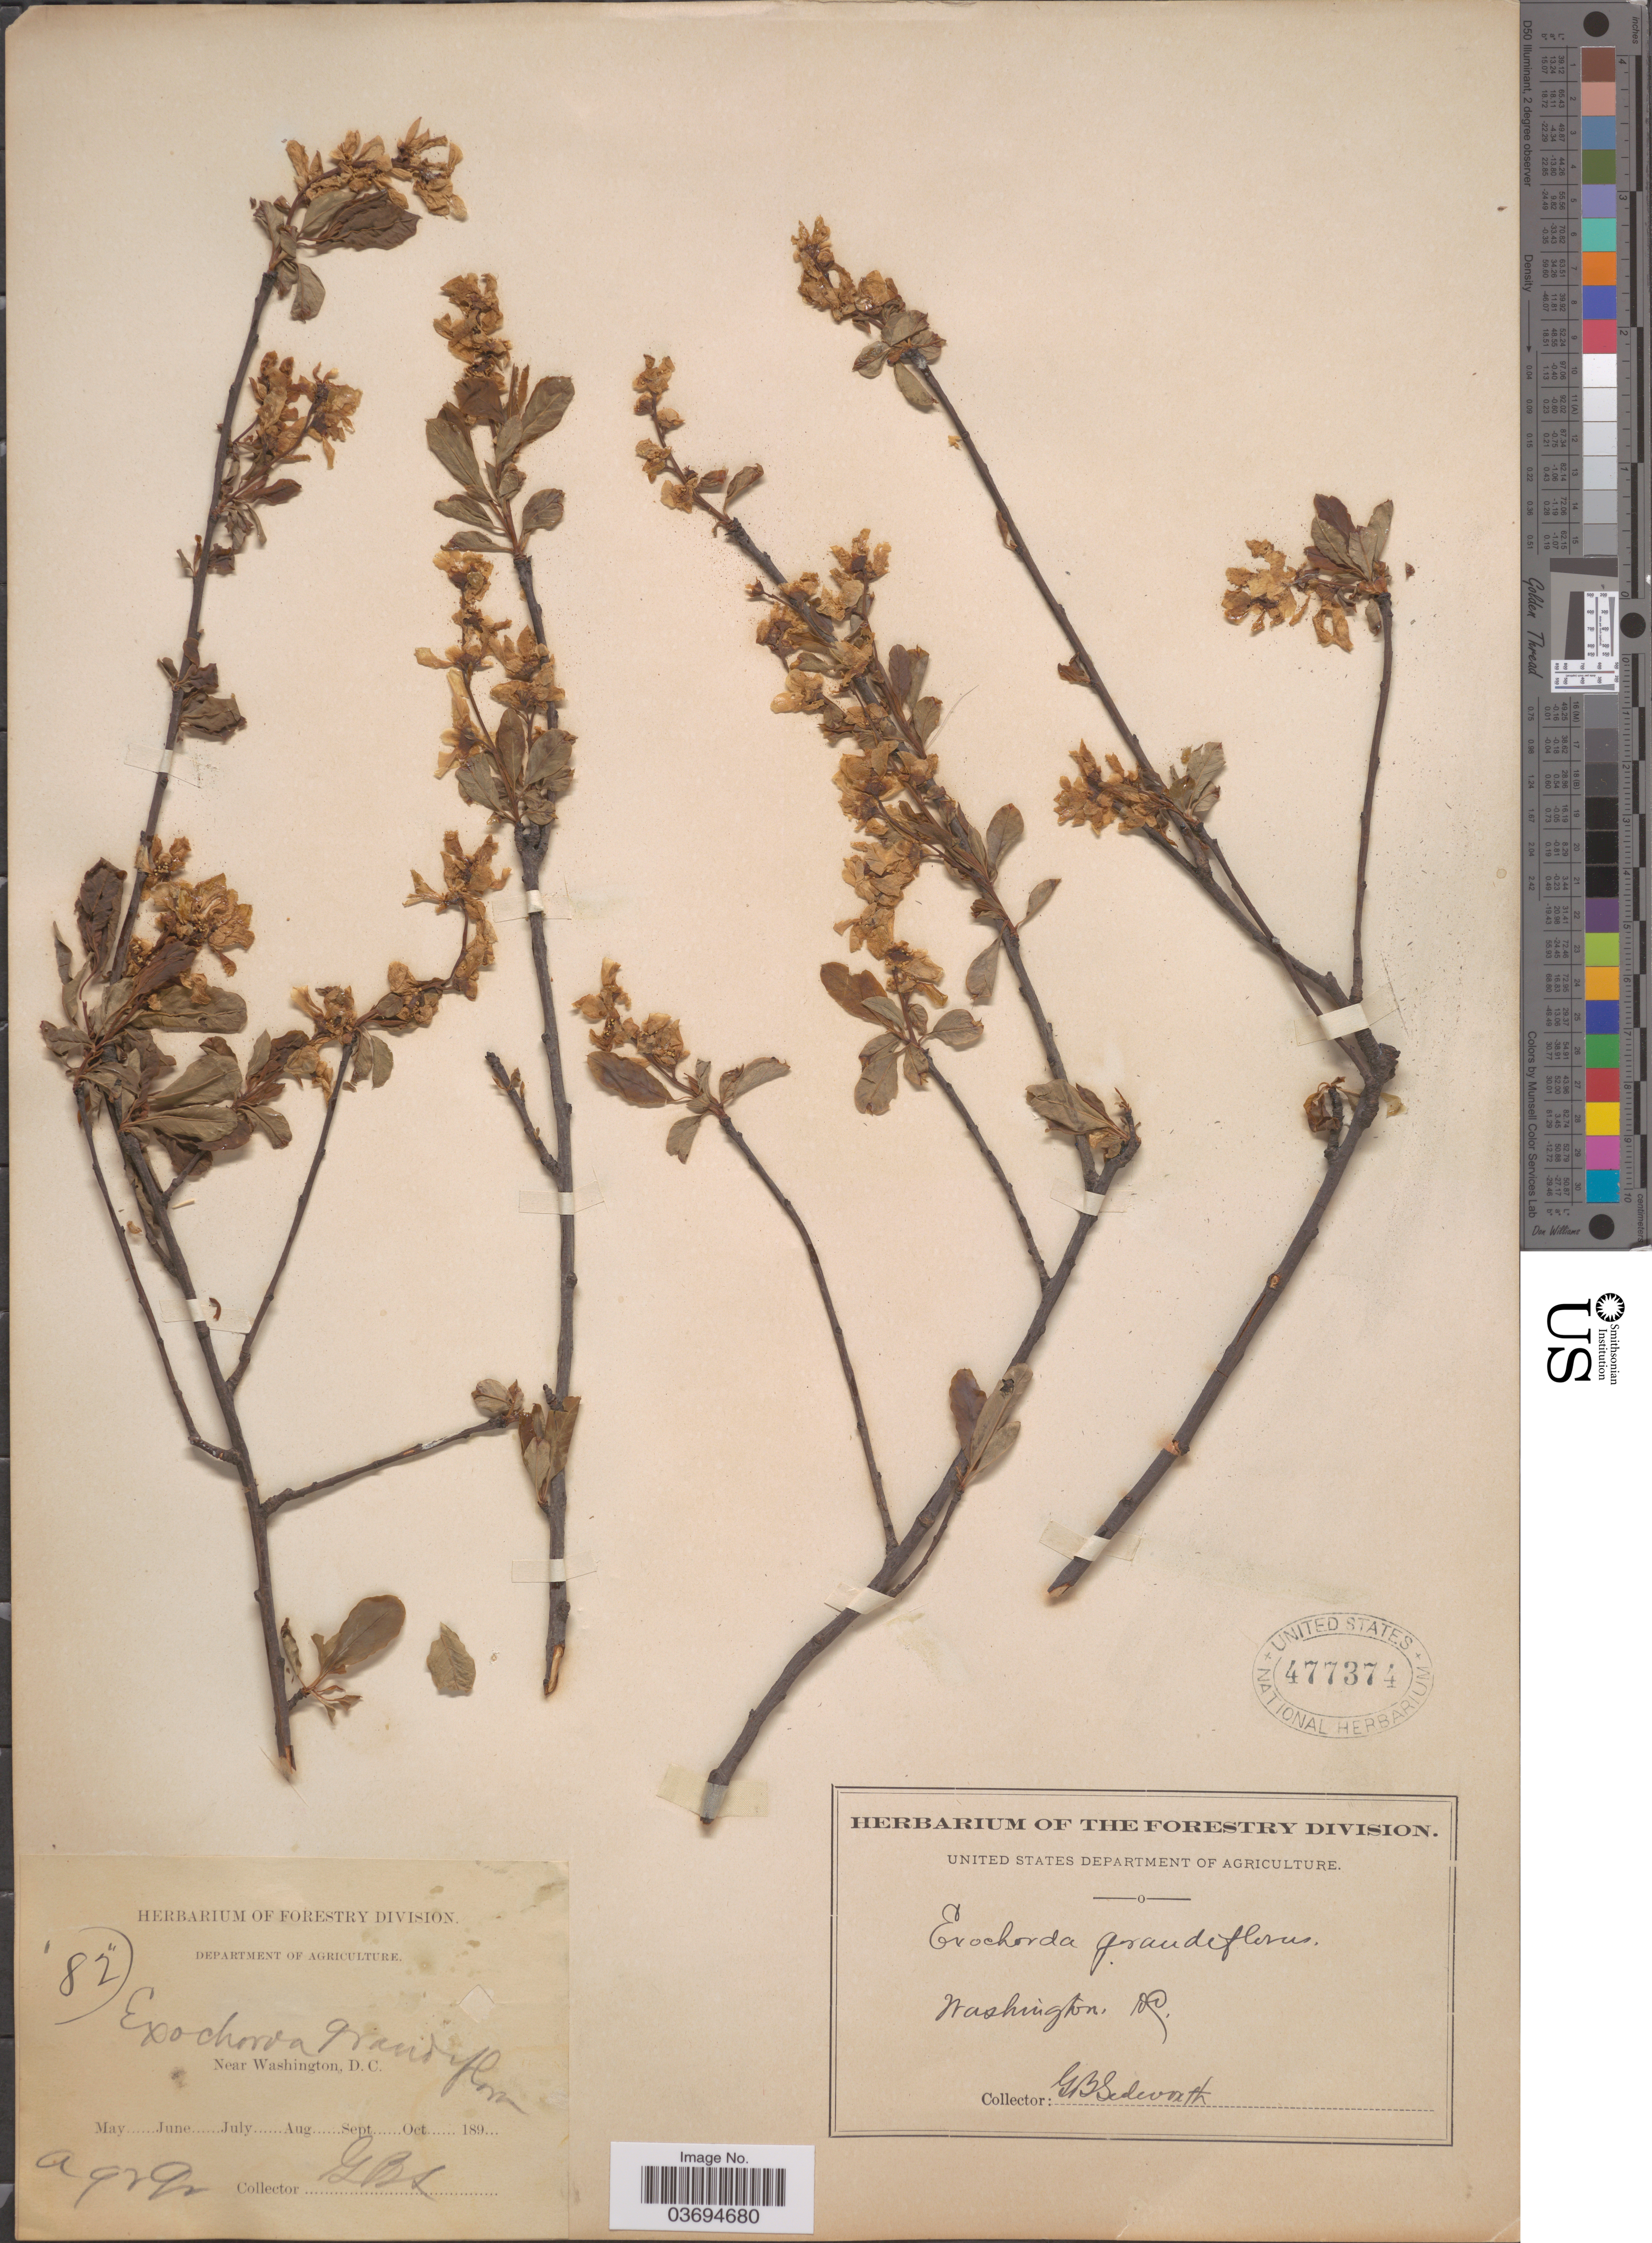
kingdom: Plantae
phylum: Tracheophyta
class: Magnoliopsida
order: Rosales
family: Rosaceae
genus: Exochorda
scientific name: Exochorda racemosa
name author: (Fortune ex Lindl.) Rehder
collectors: G. B. Sudworth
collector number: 82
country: United States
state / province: District of Columbia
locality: Near Washington, D.C.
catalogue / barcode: US 477374